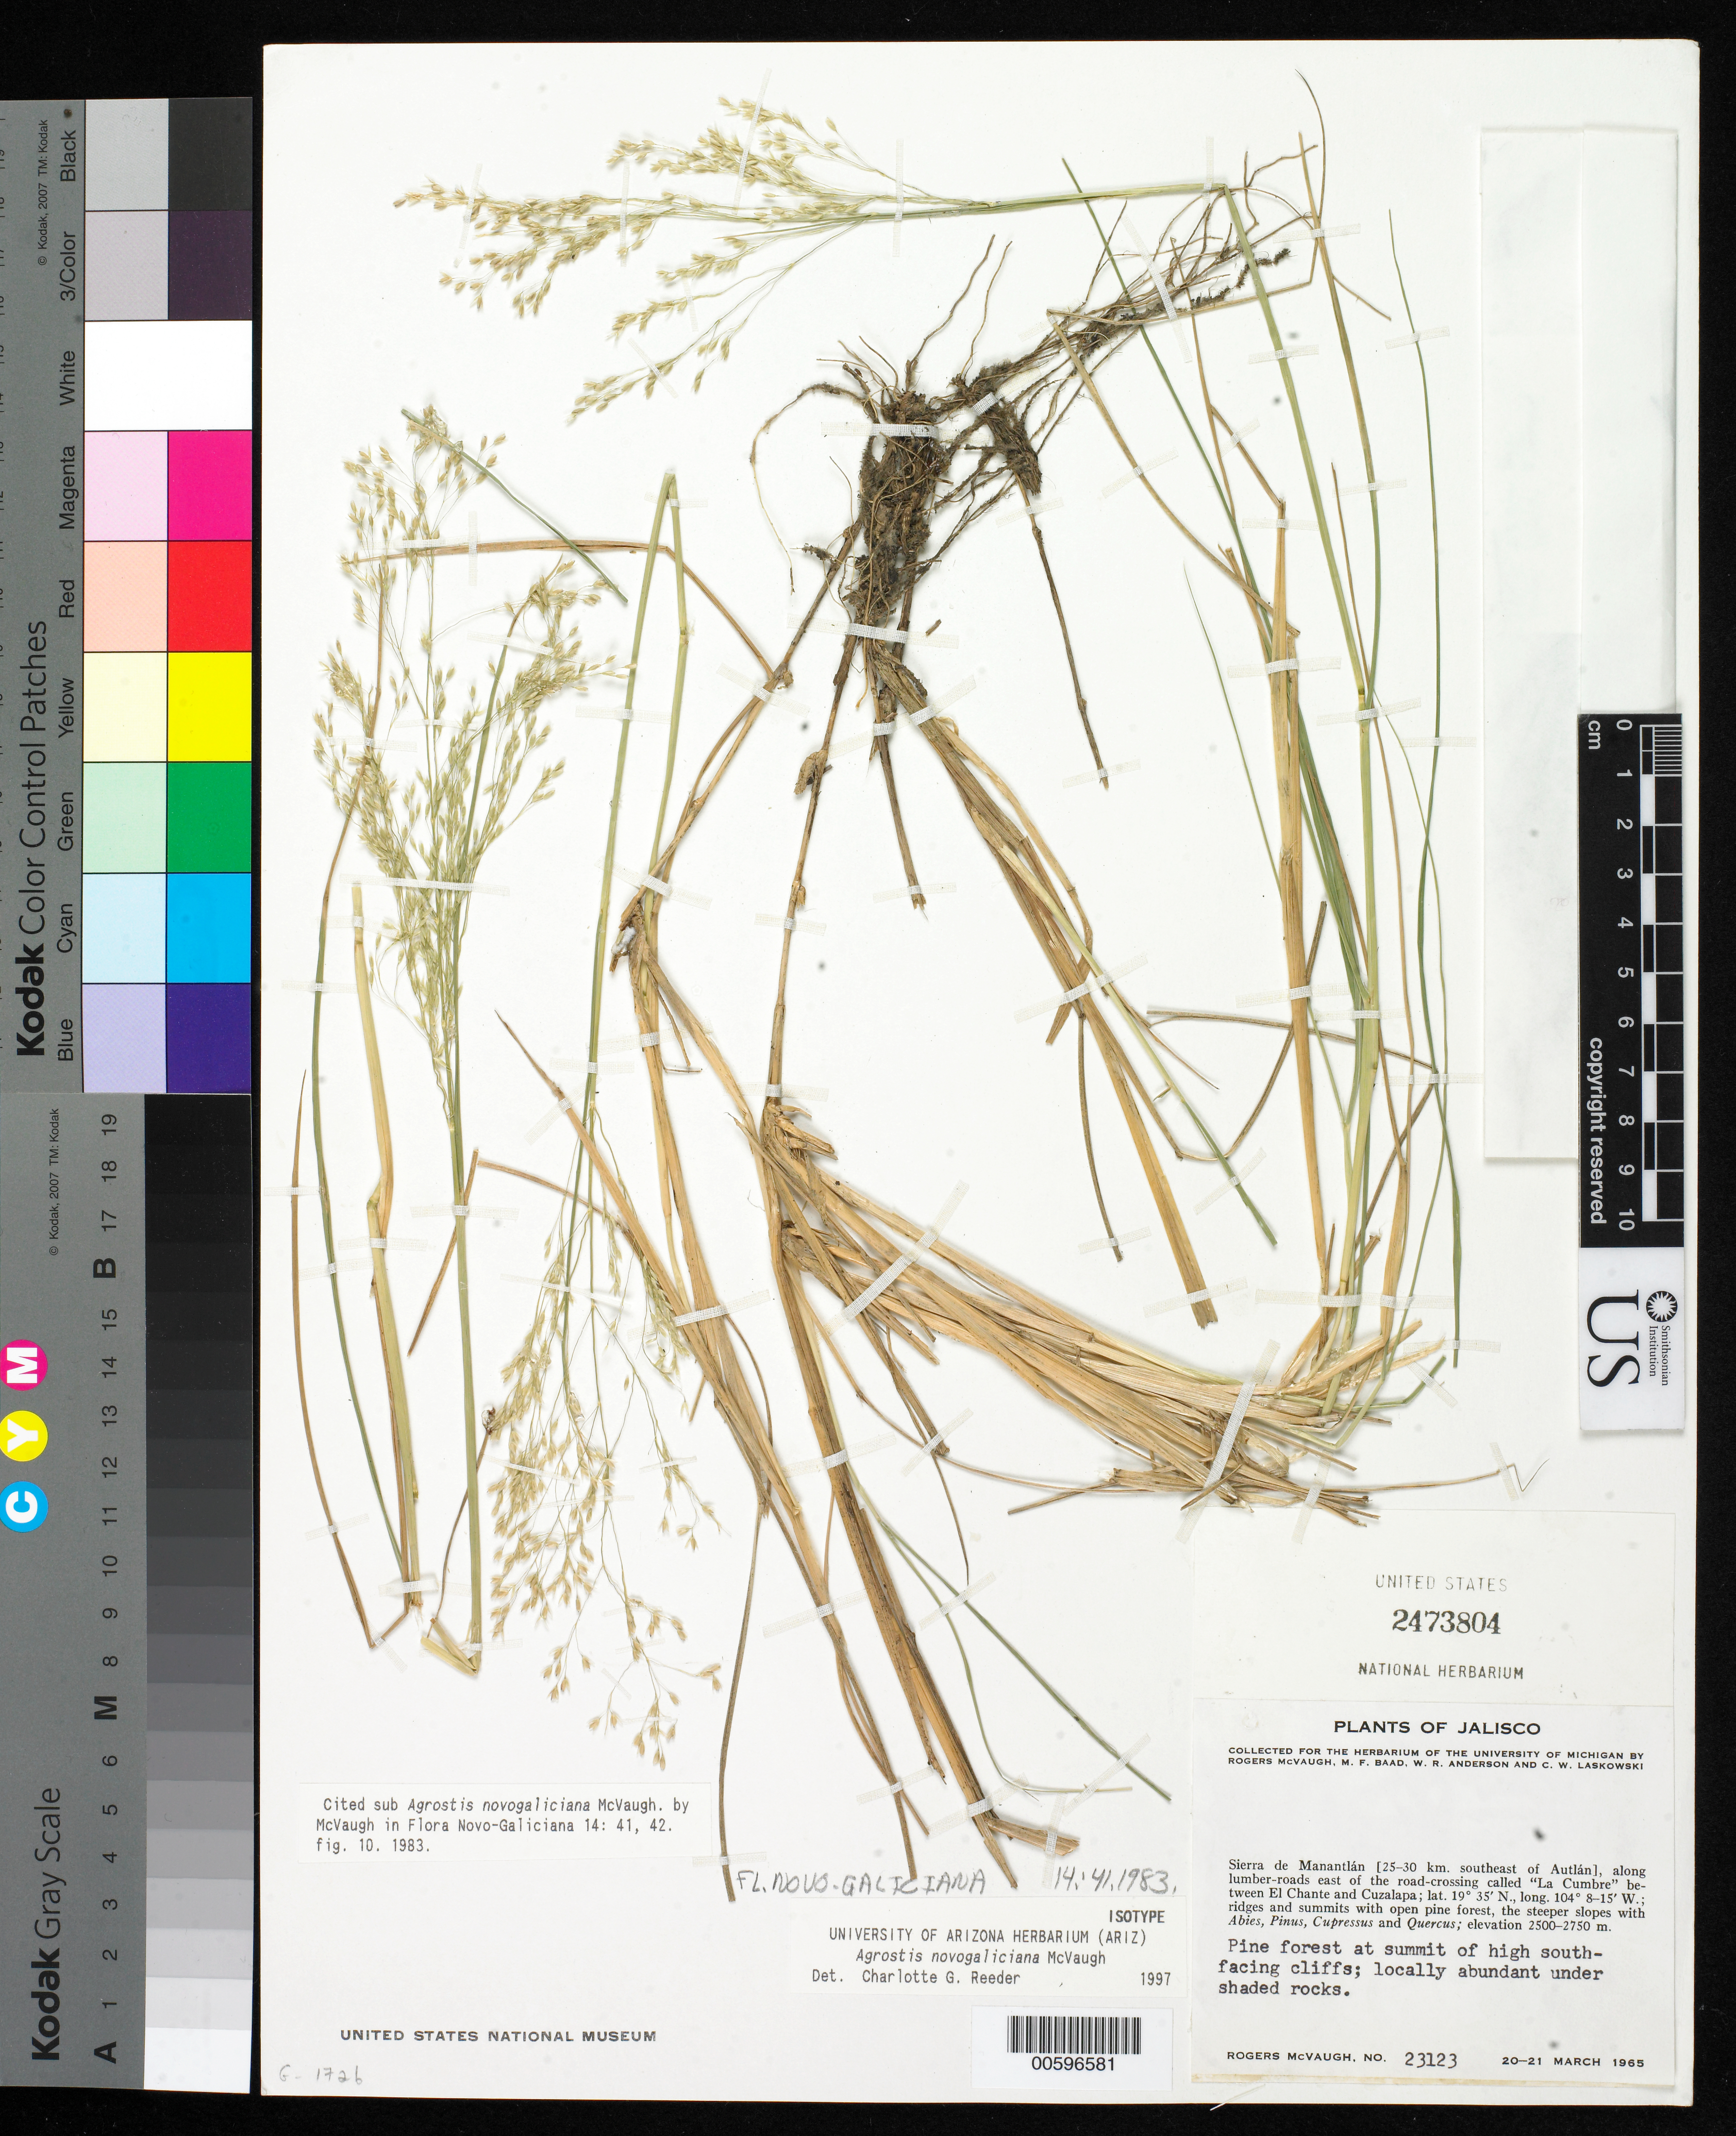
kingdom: Plantae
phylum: Tracheophyta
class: Liliopsida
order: Poales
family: Poaceae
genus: Agrostis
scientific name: Agrostis novogaliciana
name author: McVaugh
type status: Isotype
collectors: R. McVaugh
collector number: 23123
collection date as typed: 20 Mar 1965 to 21 Mar 1965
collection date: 1965-03-20/1965-03-21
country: Mexico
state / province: Jalisco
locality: Sierra de Manantlan, 25-30 km SE of Autlan, La Cumbre, between El Chante & Cuzalapa.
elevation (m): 2500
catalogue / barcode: US 2473804